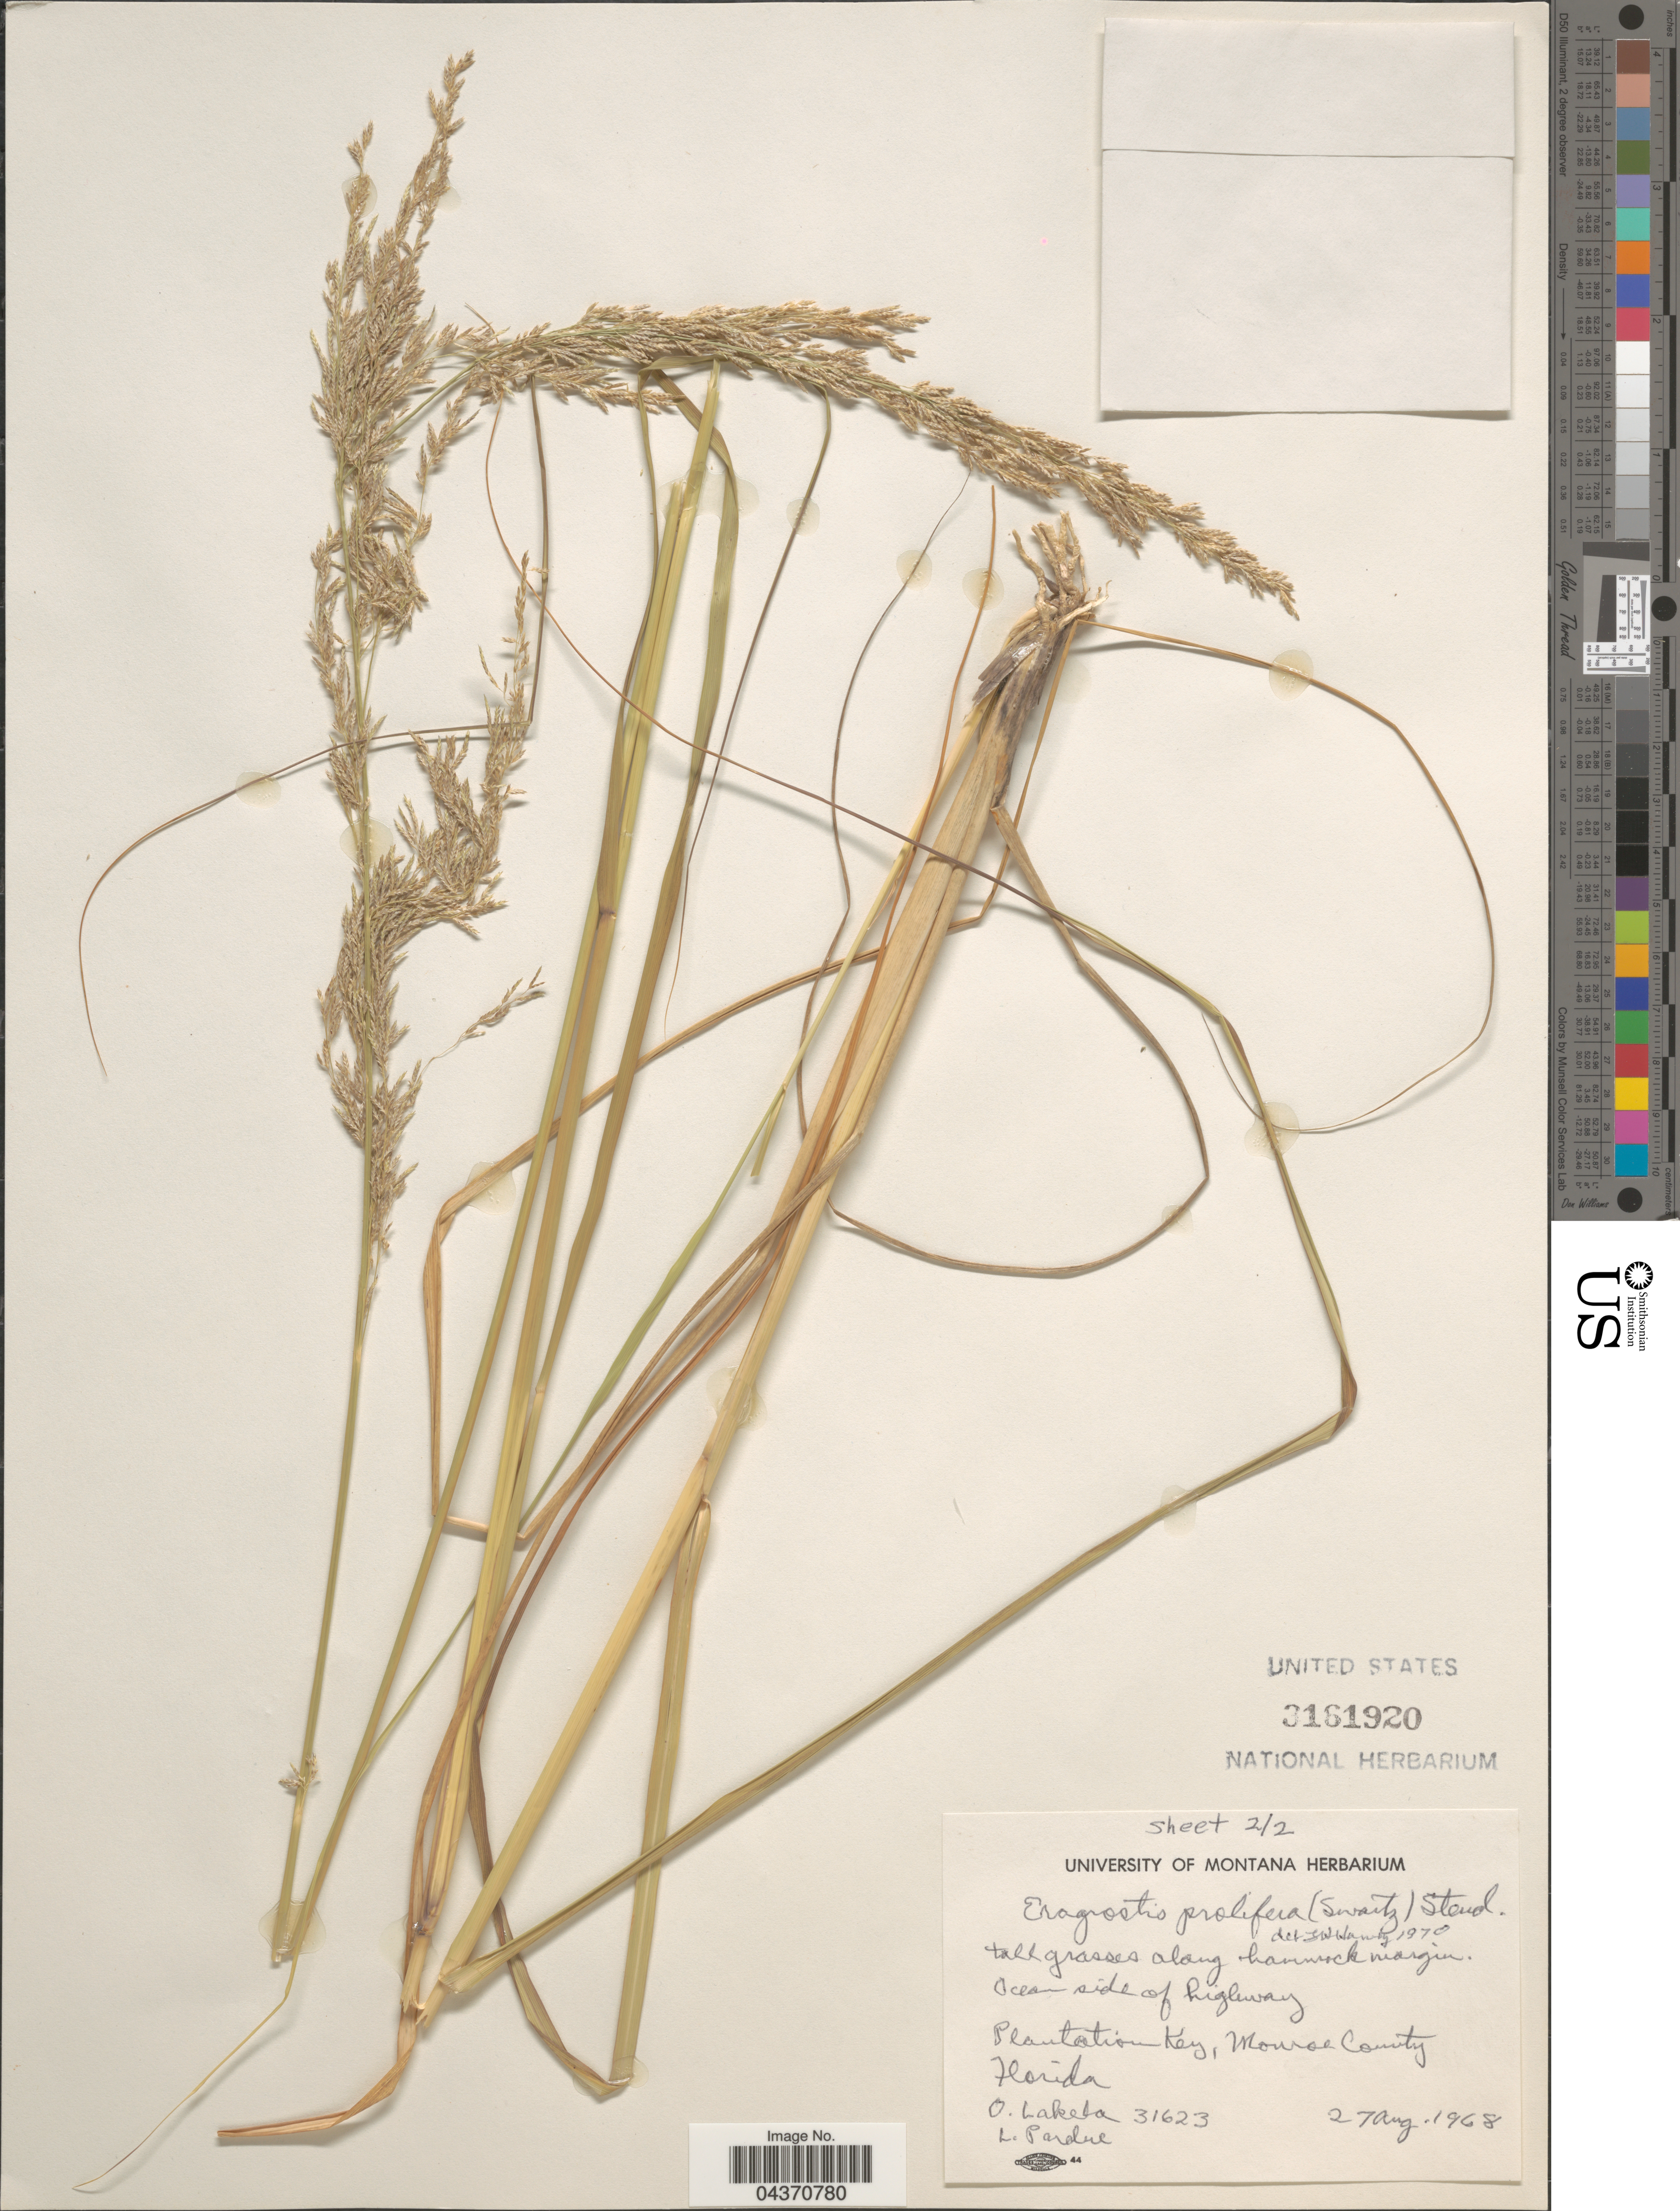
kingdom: Plantae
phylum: Tracheophyta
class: Liliopsida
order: Poales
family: Poaceae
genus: Eragrostis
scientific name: Eragrostis prolifera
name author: (Sw.) Steud.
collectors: O. Lakela & L. Pardue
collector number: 31623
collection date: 1968-08-27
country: United States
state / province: Florida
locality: Tall grasses along hammock margin. Ocean side of the highway. Plantation Key, Monroe County.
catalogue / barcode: US 3161920